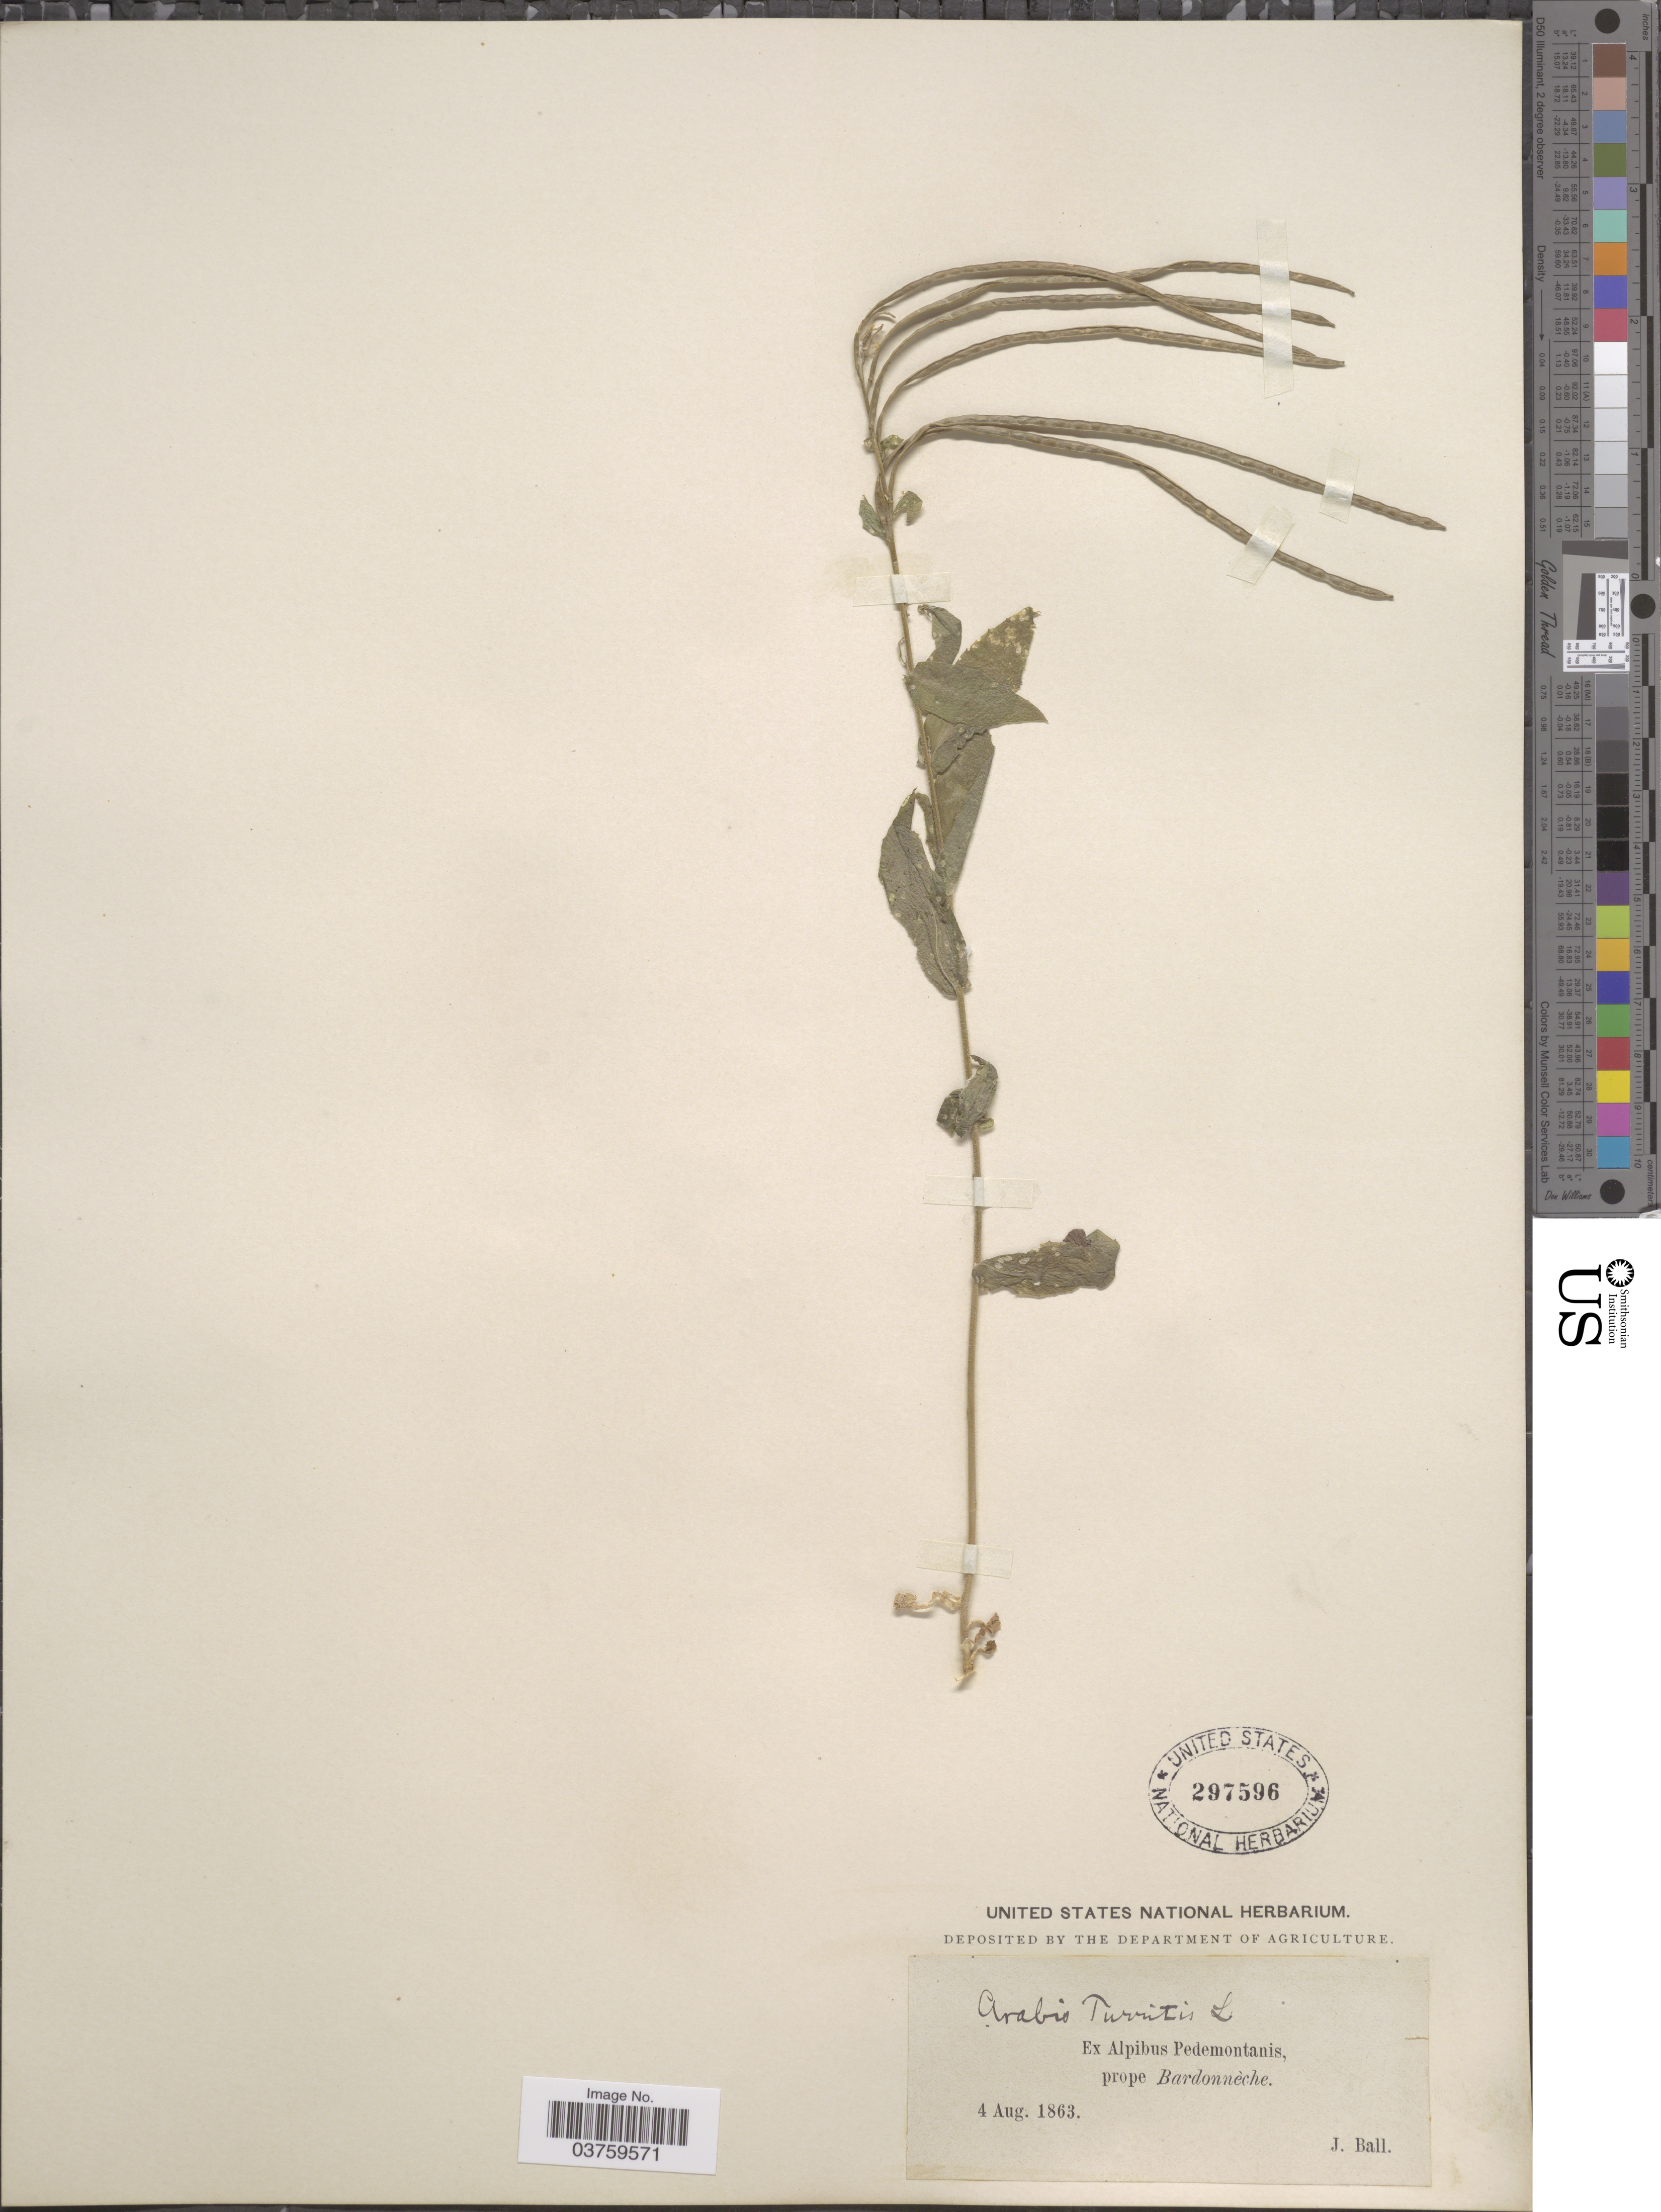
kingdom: Plantae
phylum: Tracheophyta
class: Magnoliopsida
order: Brassicales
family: Brassicaceae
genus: Arabis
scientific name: Arabis turrita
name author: L.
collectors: J. Ball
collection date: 1863-08-04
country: Italy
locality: Ex Alpibus Pedemontanis, prope Bardonnèche.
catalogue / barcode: US 297596